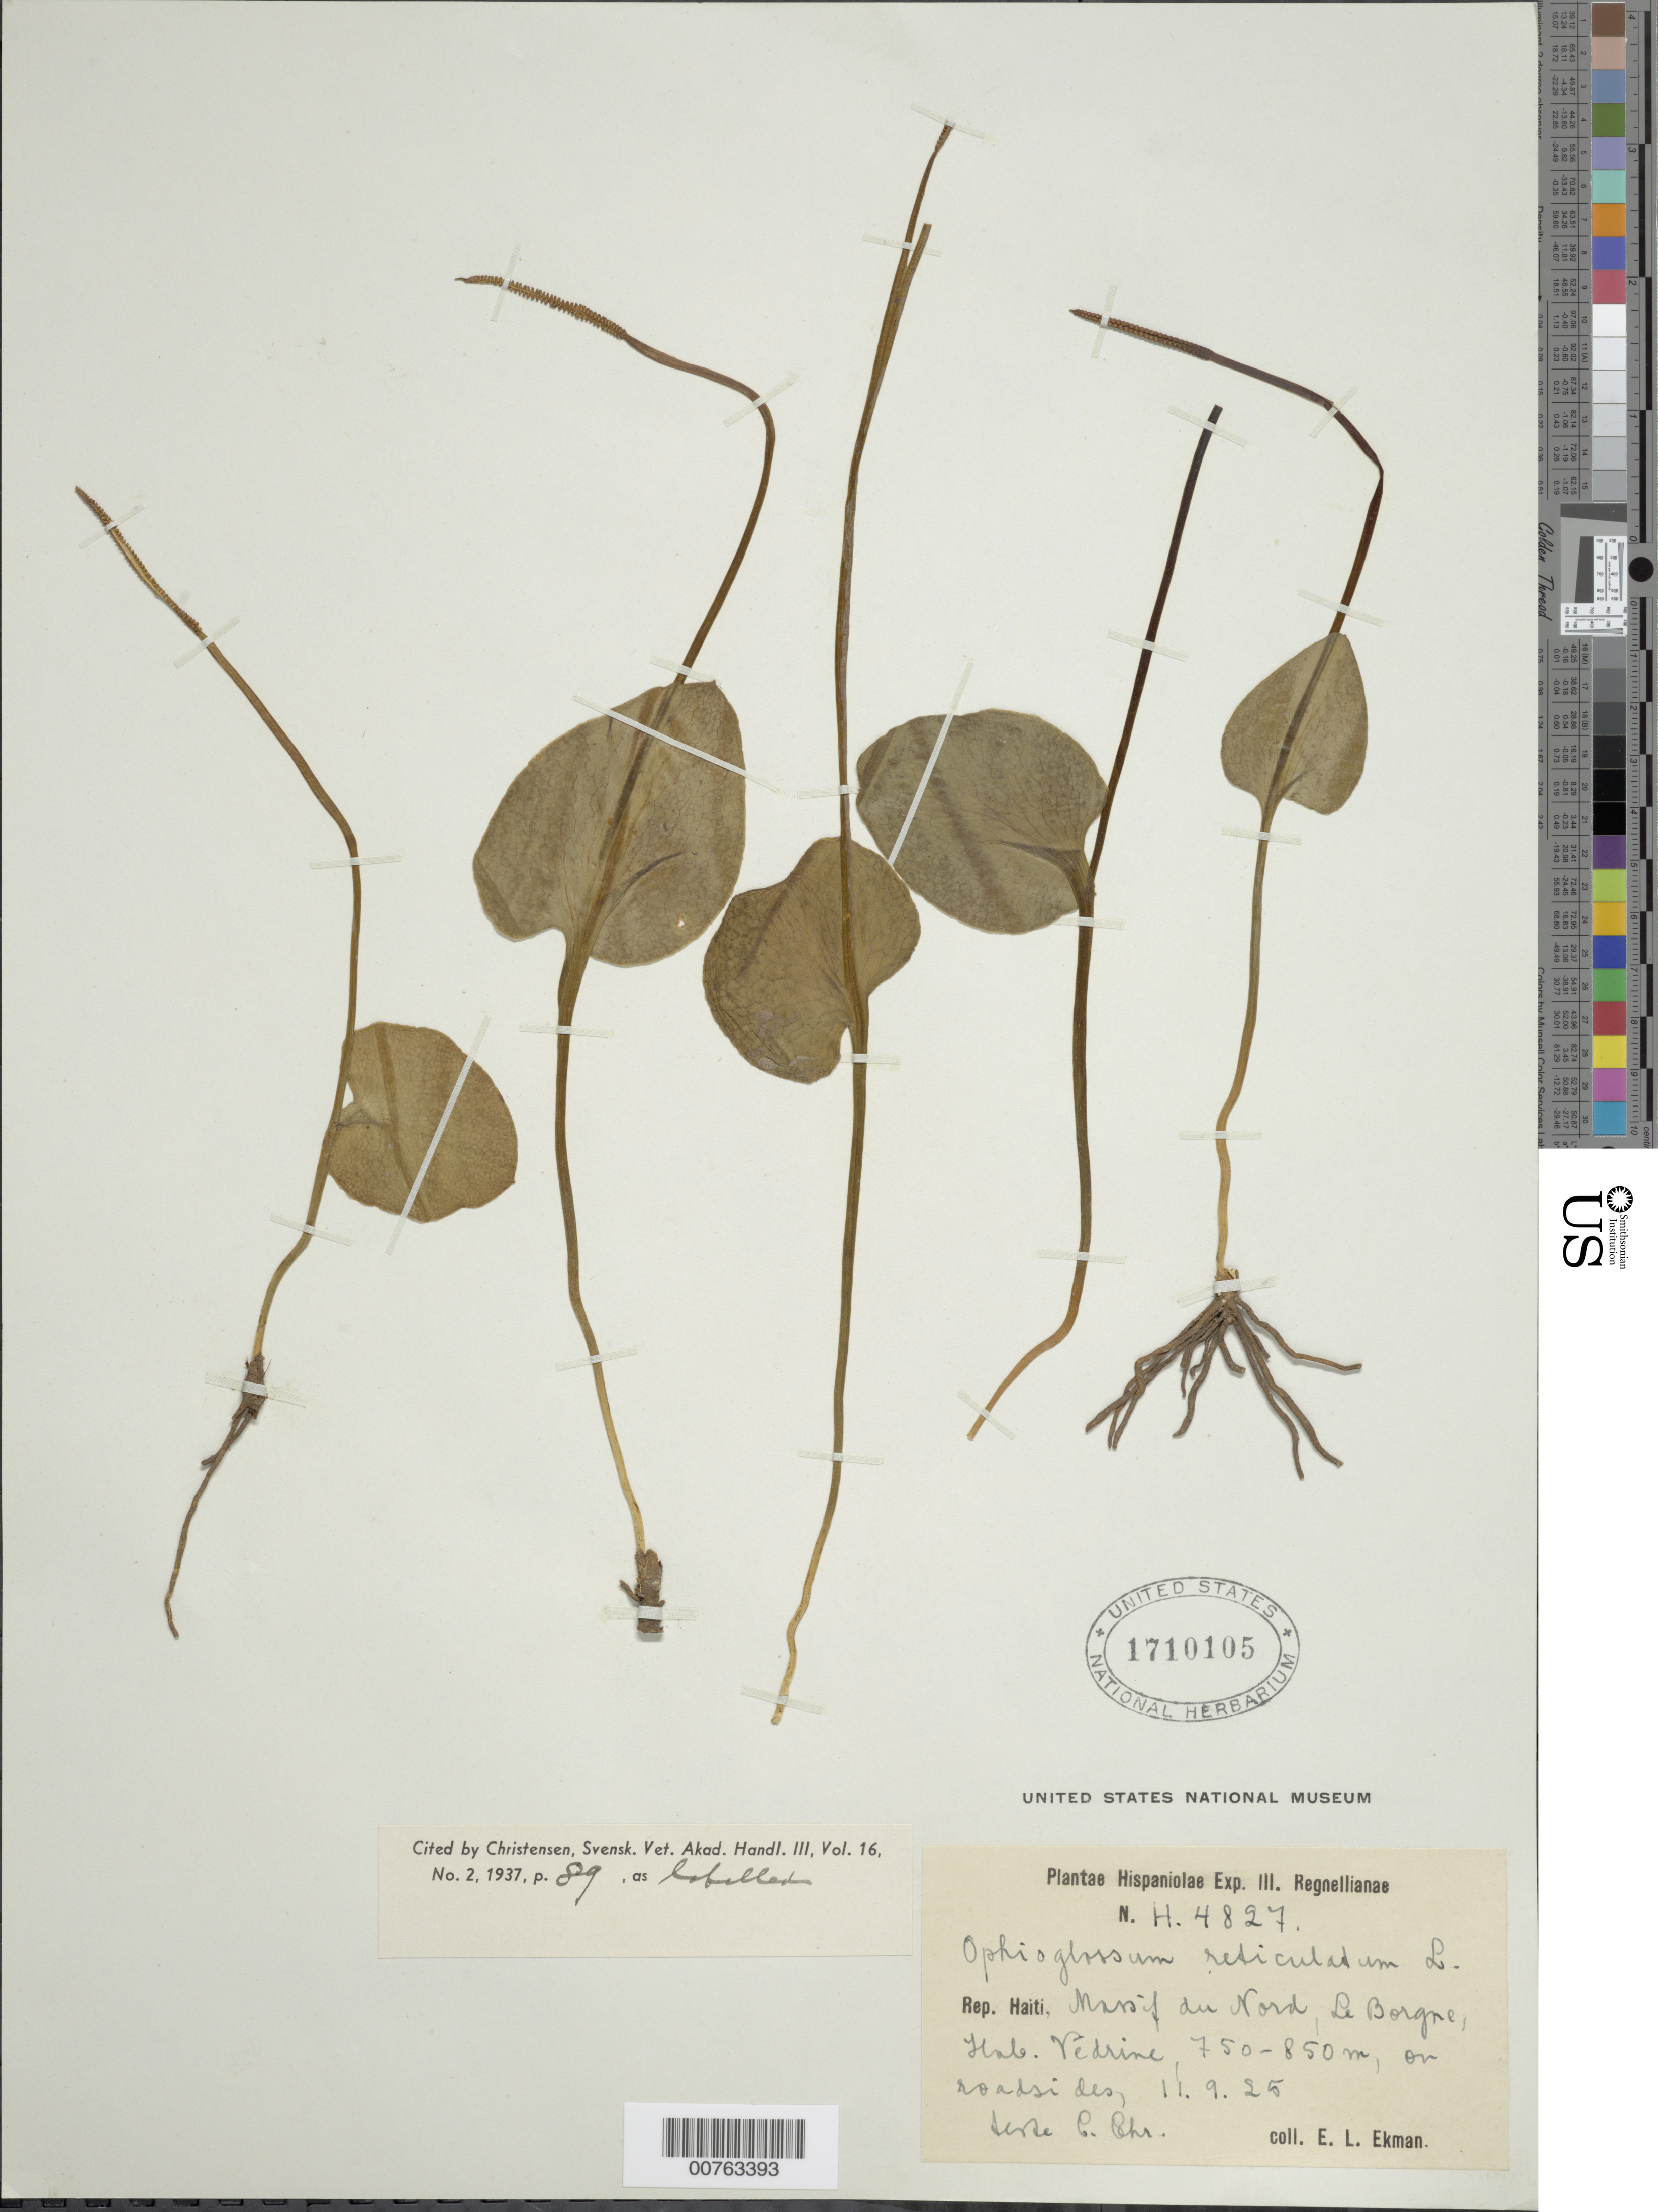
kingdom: Plantae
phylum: Tracheophyta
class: Polypodiopsida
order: Ophioglossales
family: Ophioglossaceae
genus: Ophioglossum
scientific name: Ophioglossum reticulatum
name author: L.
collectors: E. L. Ekman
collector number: H 4827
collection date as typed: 11 Sep 1925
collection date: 1925-09-11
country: Haiti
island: Hispaniola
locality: Massif du Nord, Le Borgne, Haut Vedrine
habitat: On roadside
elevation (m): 750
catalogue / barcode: US 1710105